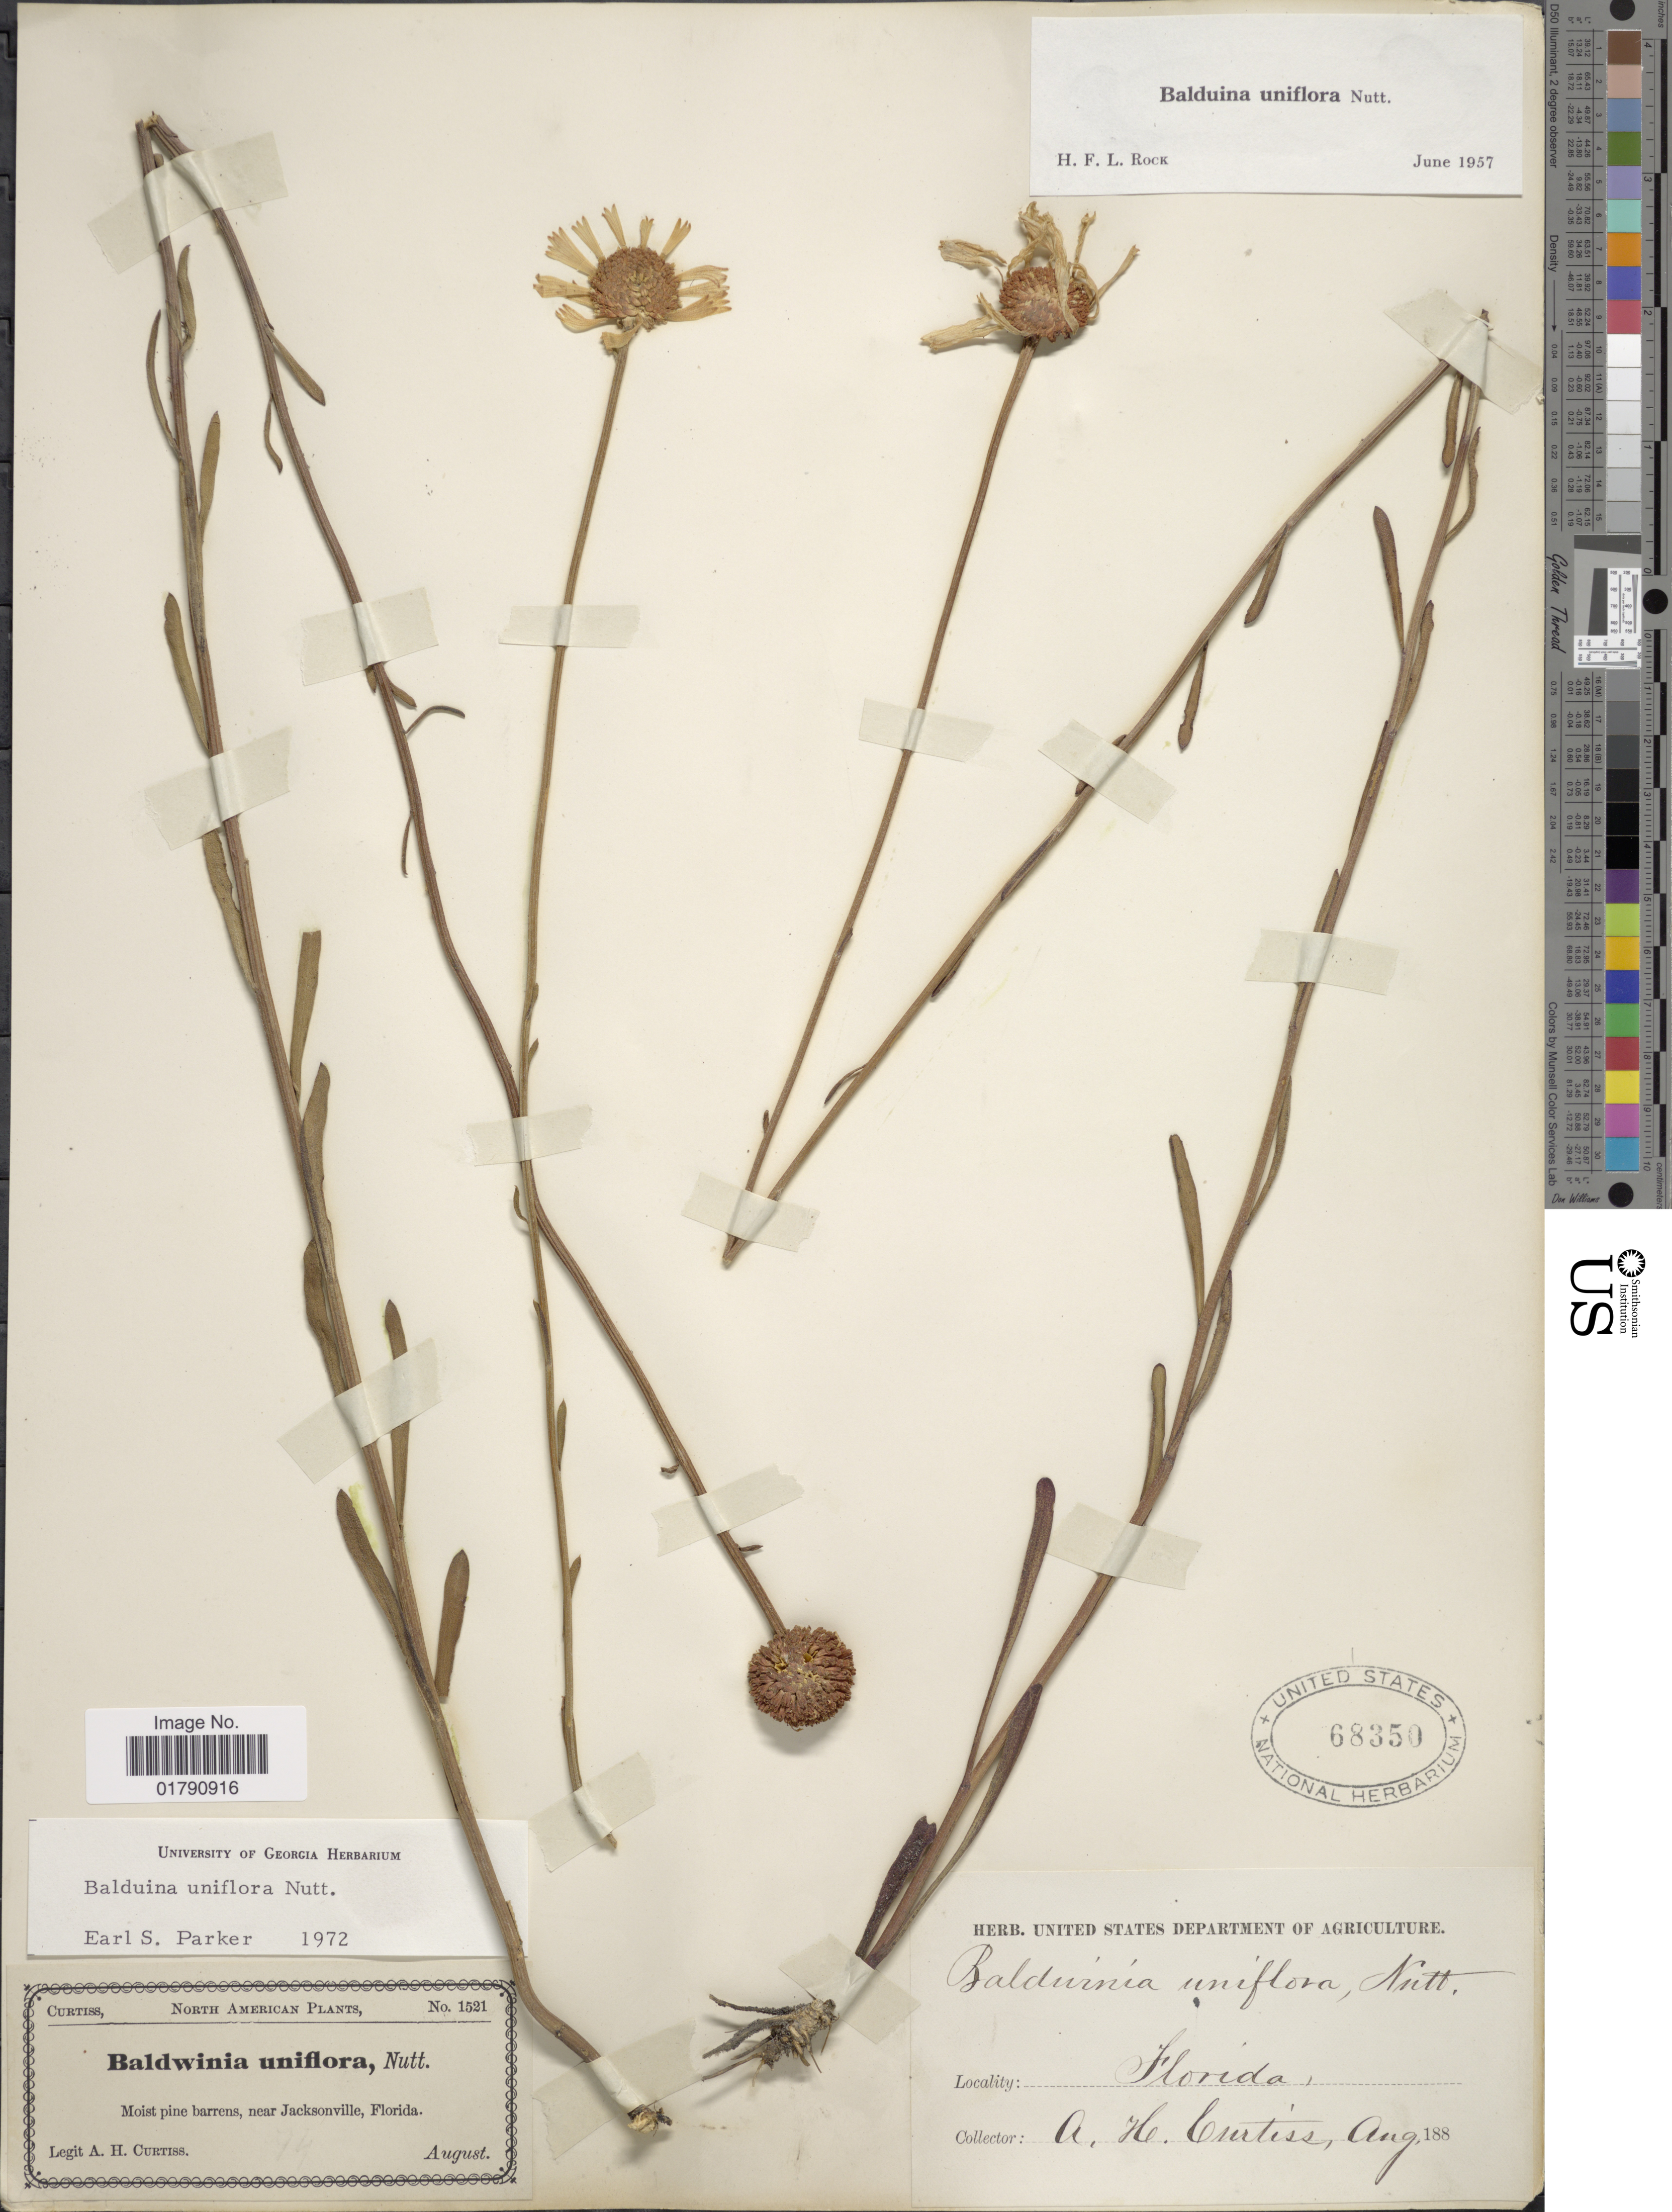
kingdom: Plantae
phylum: Tracheophyta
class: Magnoliopsida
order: Asterales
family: Asteraceae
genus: Balduina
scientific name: Balduina uniflora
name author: Nutt.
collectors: A. H. Curtiss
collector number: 1521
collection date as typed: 188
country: United States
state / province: Florida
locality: North America, near Jacksonville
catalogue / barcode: US 68350